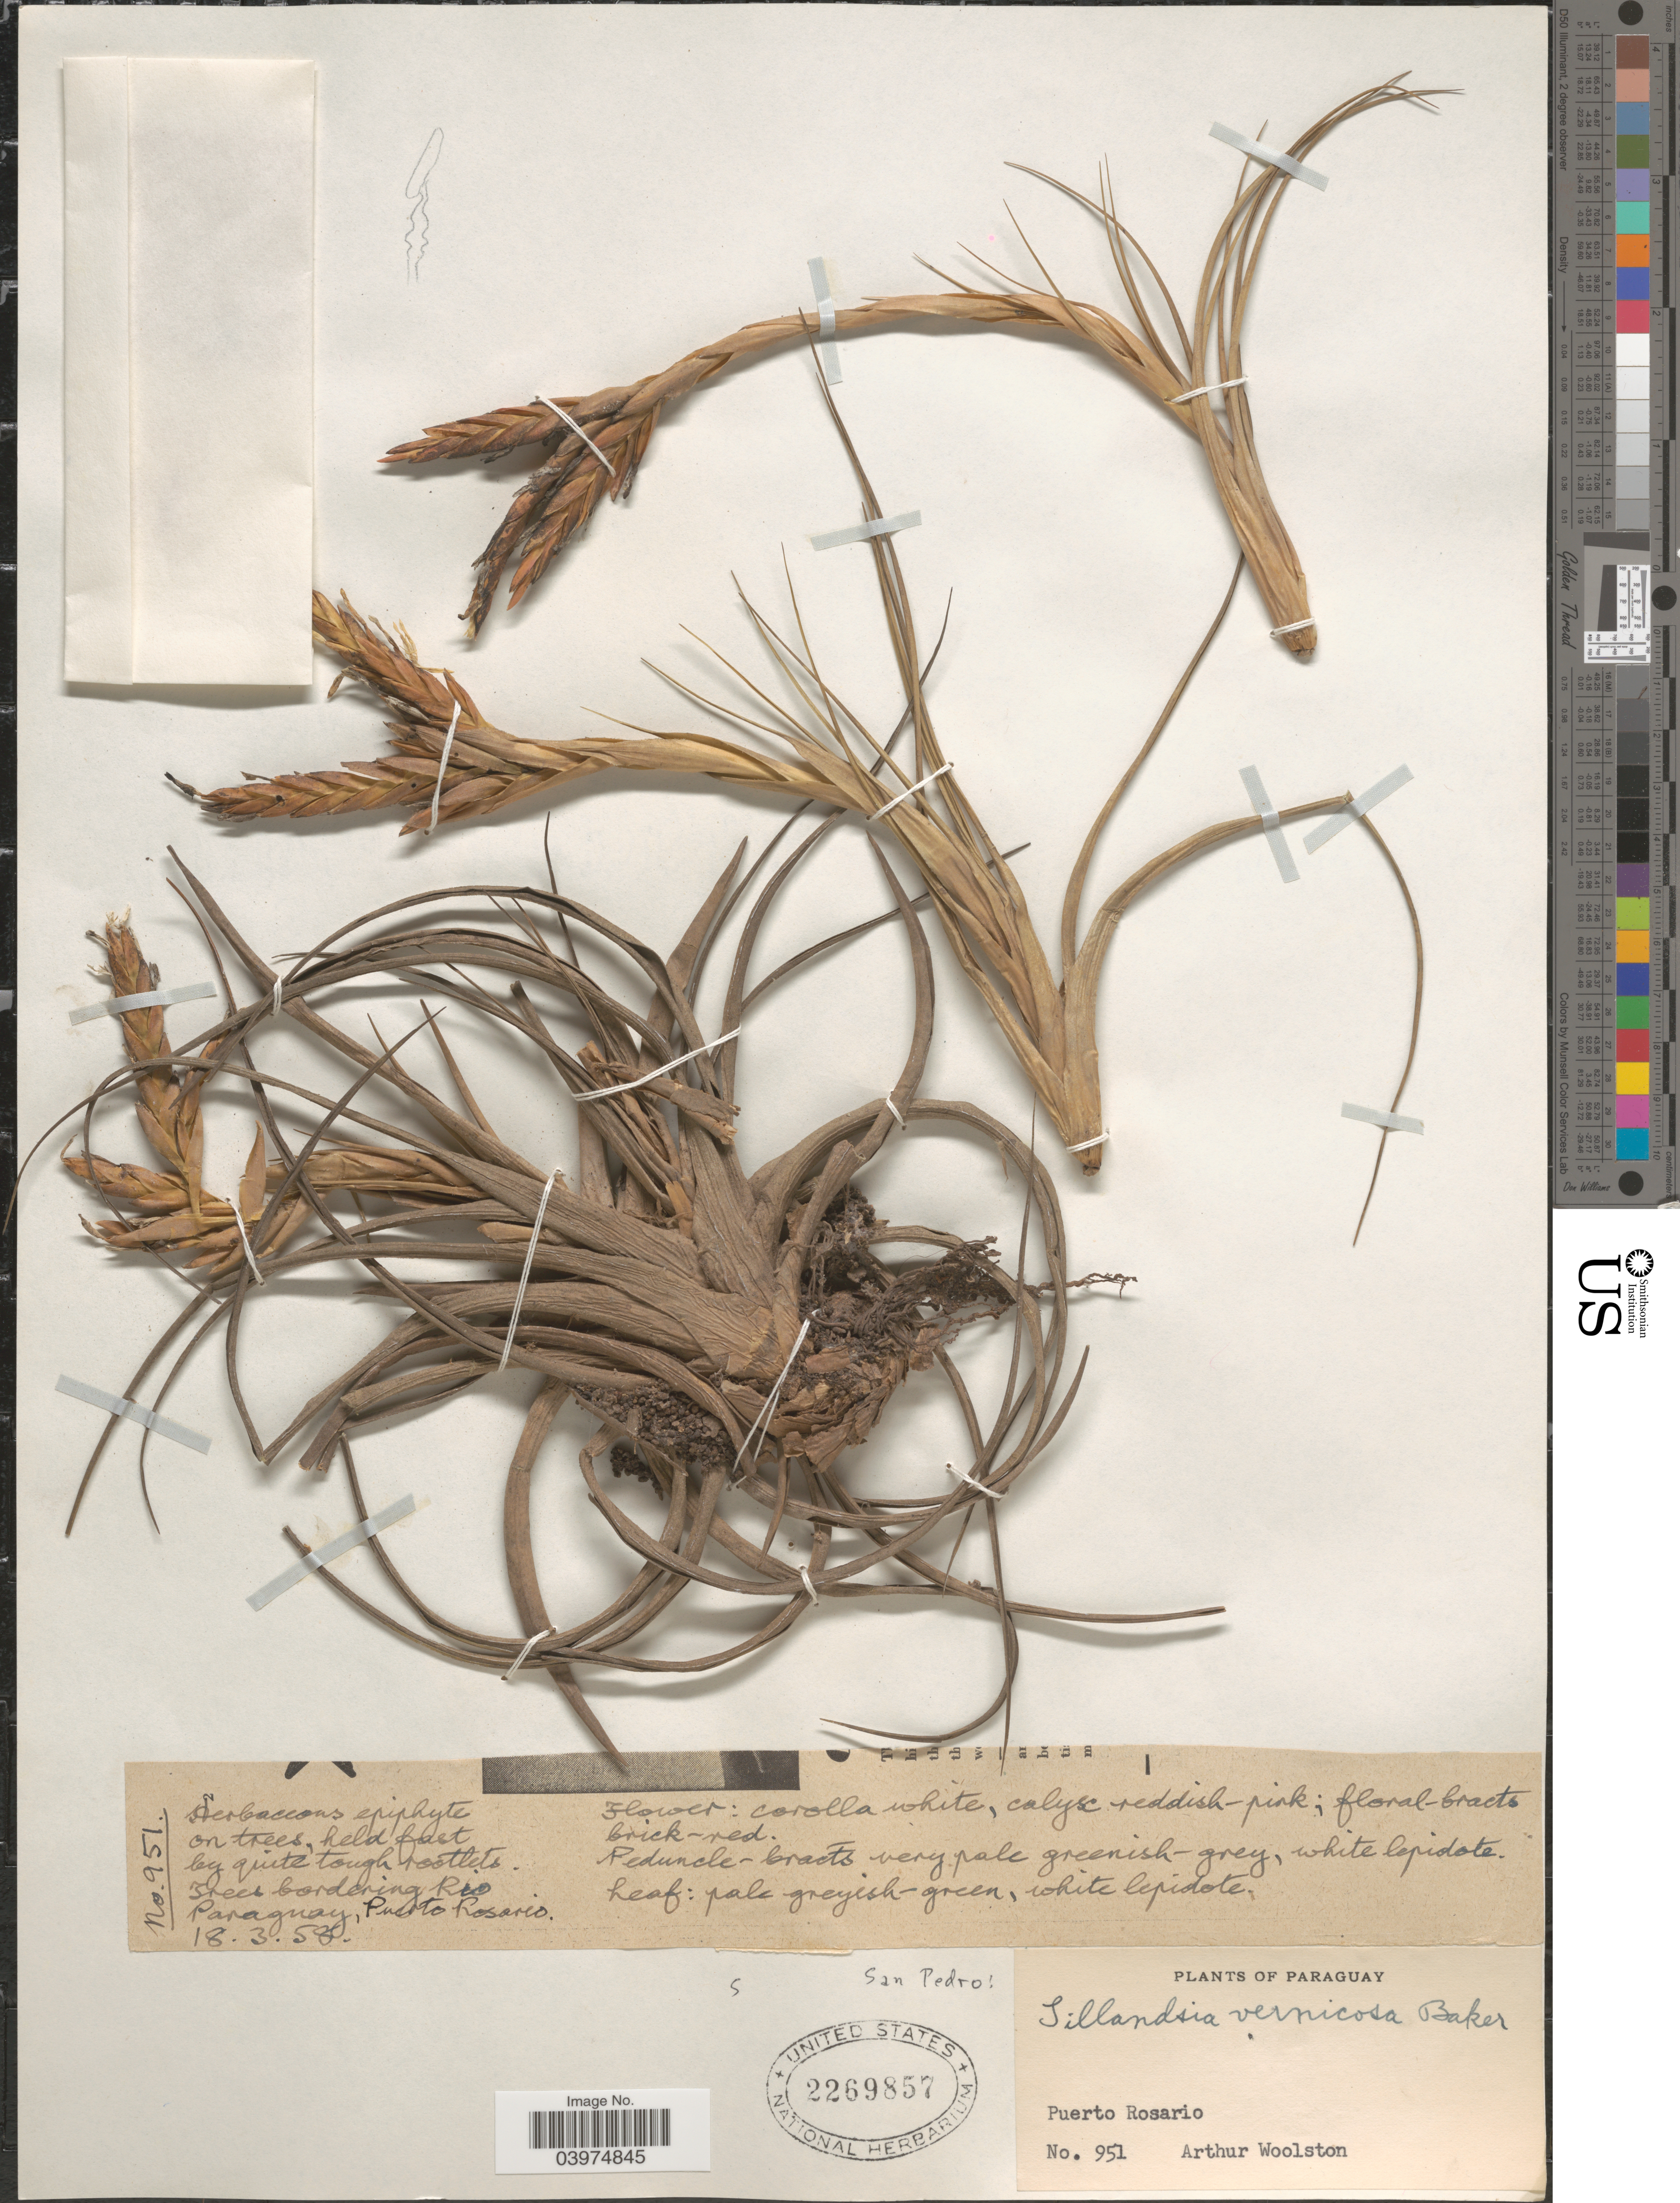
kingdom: Plantae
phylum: Tracheophyta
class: Liliopsida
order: Poales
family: Bromeliaceae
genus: Tillandsia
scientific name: Tillandsia vernicosa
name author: Baker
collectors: A. L. Woolston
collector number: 951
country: Paraguay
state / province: San Pedro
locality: Puerto Rosario.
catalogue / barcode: US 2269857